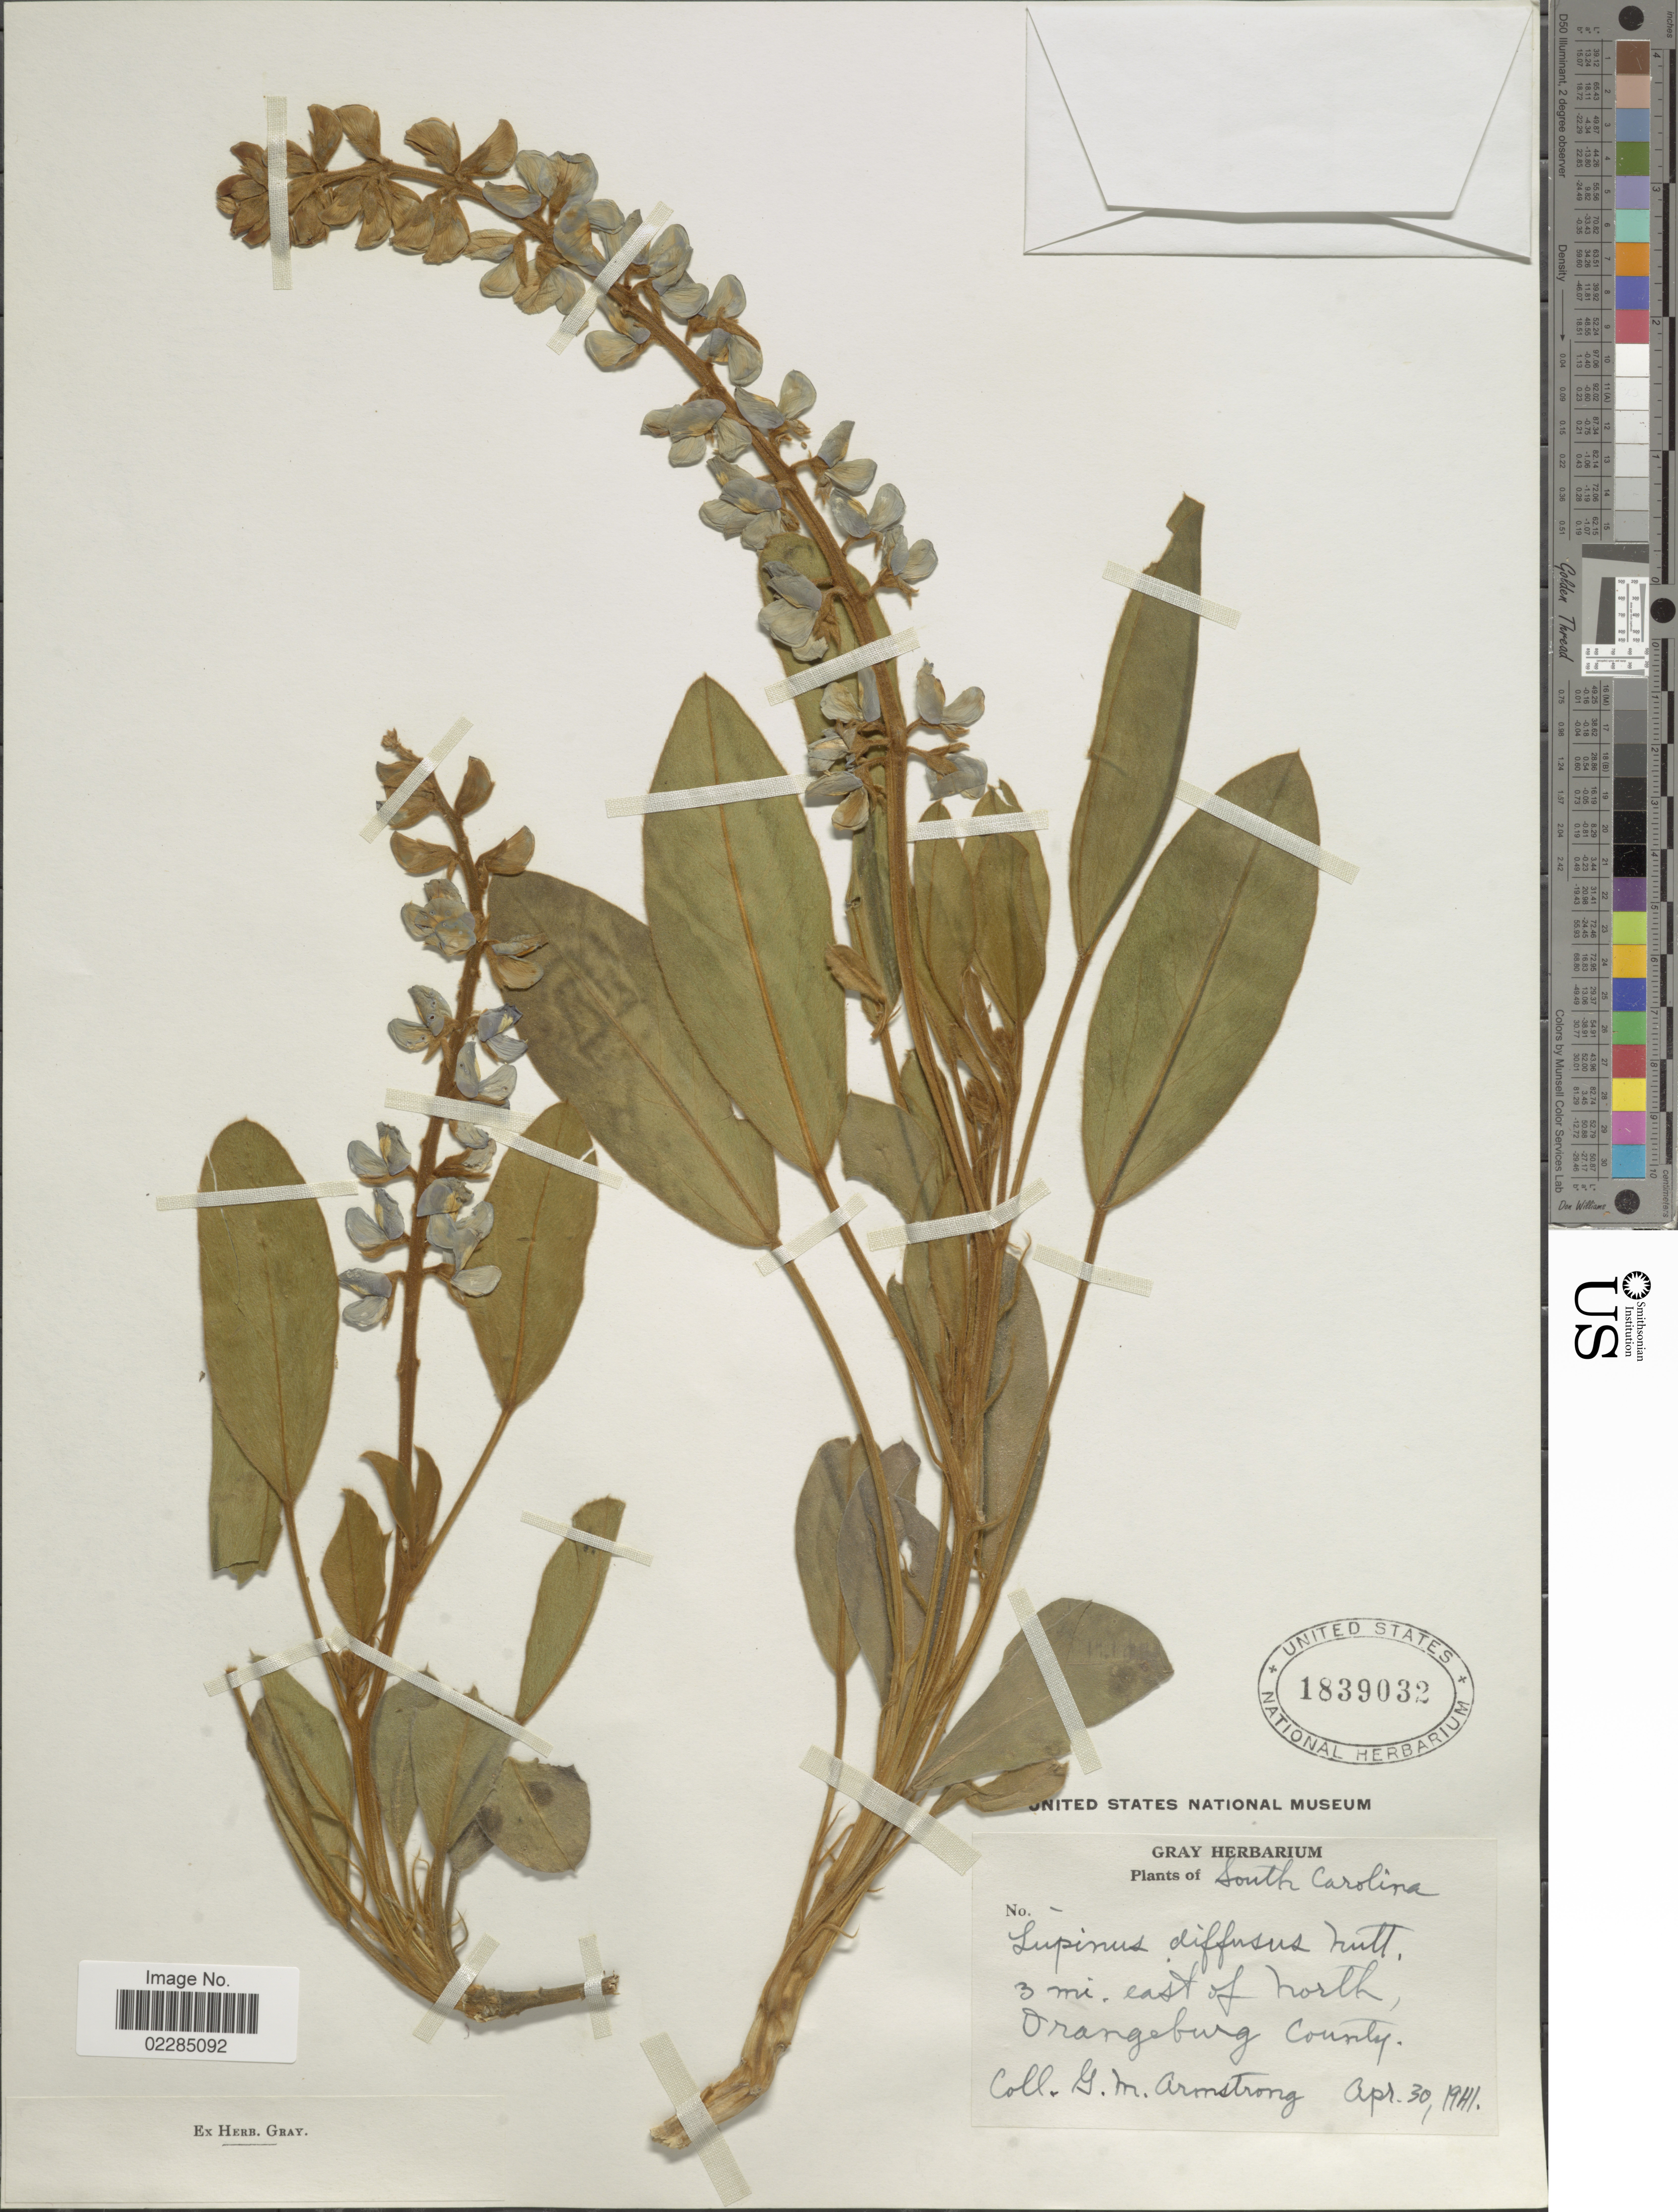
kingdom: Plantae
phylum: Tracheophyta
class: Magnoliopsida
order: Fabales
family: Fabaceae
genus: Lupinus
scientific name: Lupinus diffusus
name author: Nutt.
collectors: G. Armstrong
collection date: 1941-04-30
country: United States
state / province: South Carolina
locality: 3 mi. east of North, Orangeburg County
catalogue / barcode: US 1839032